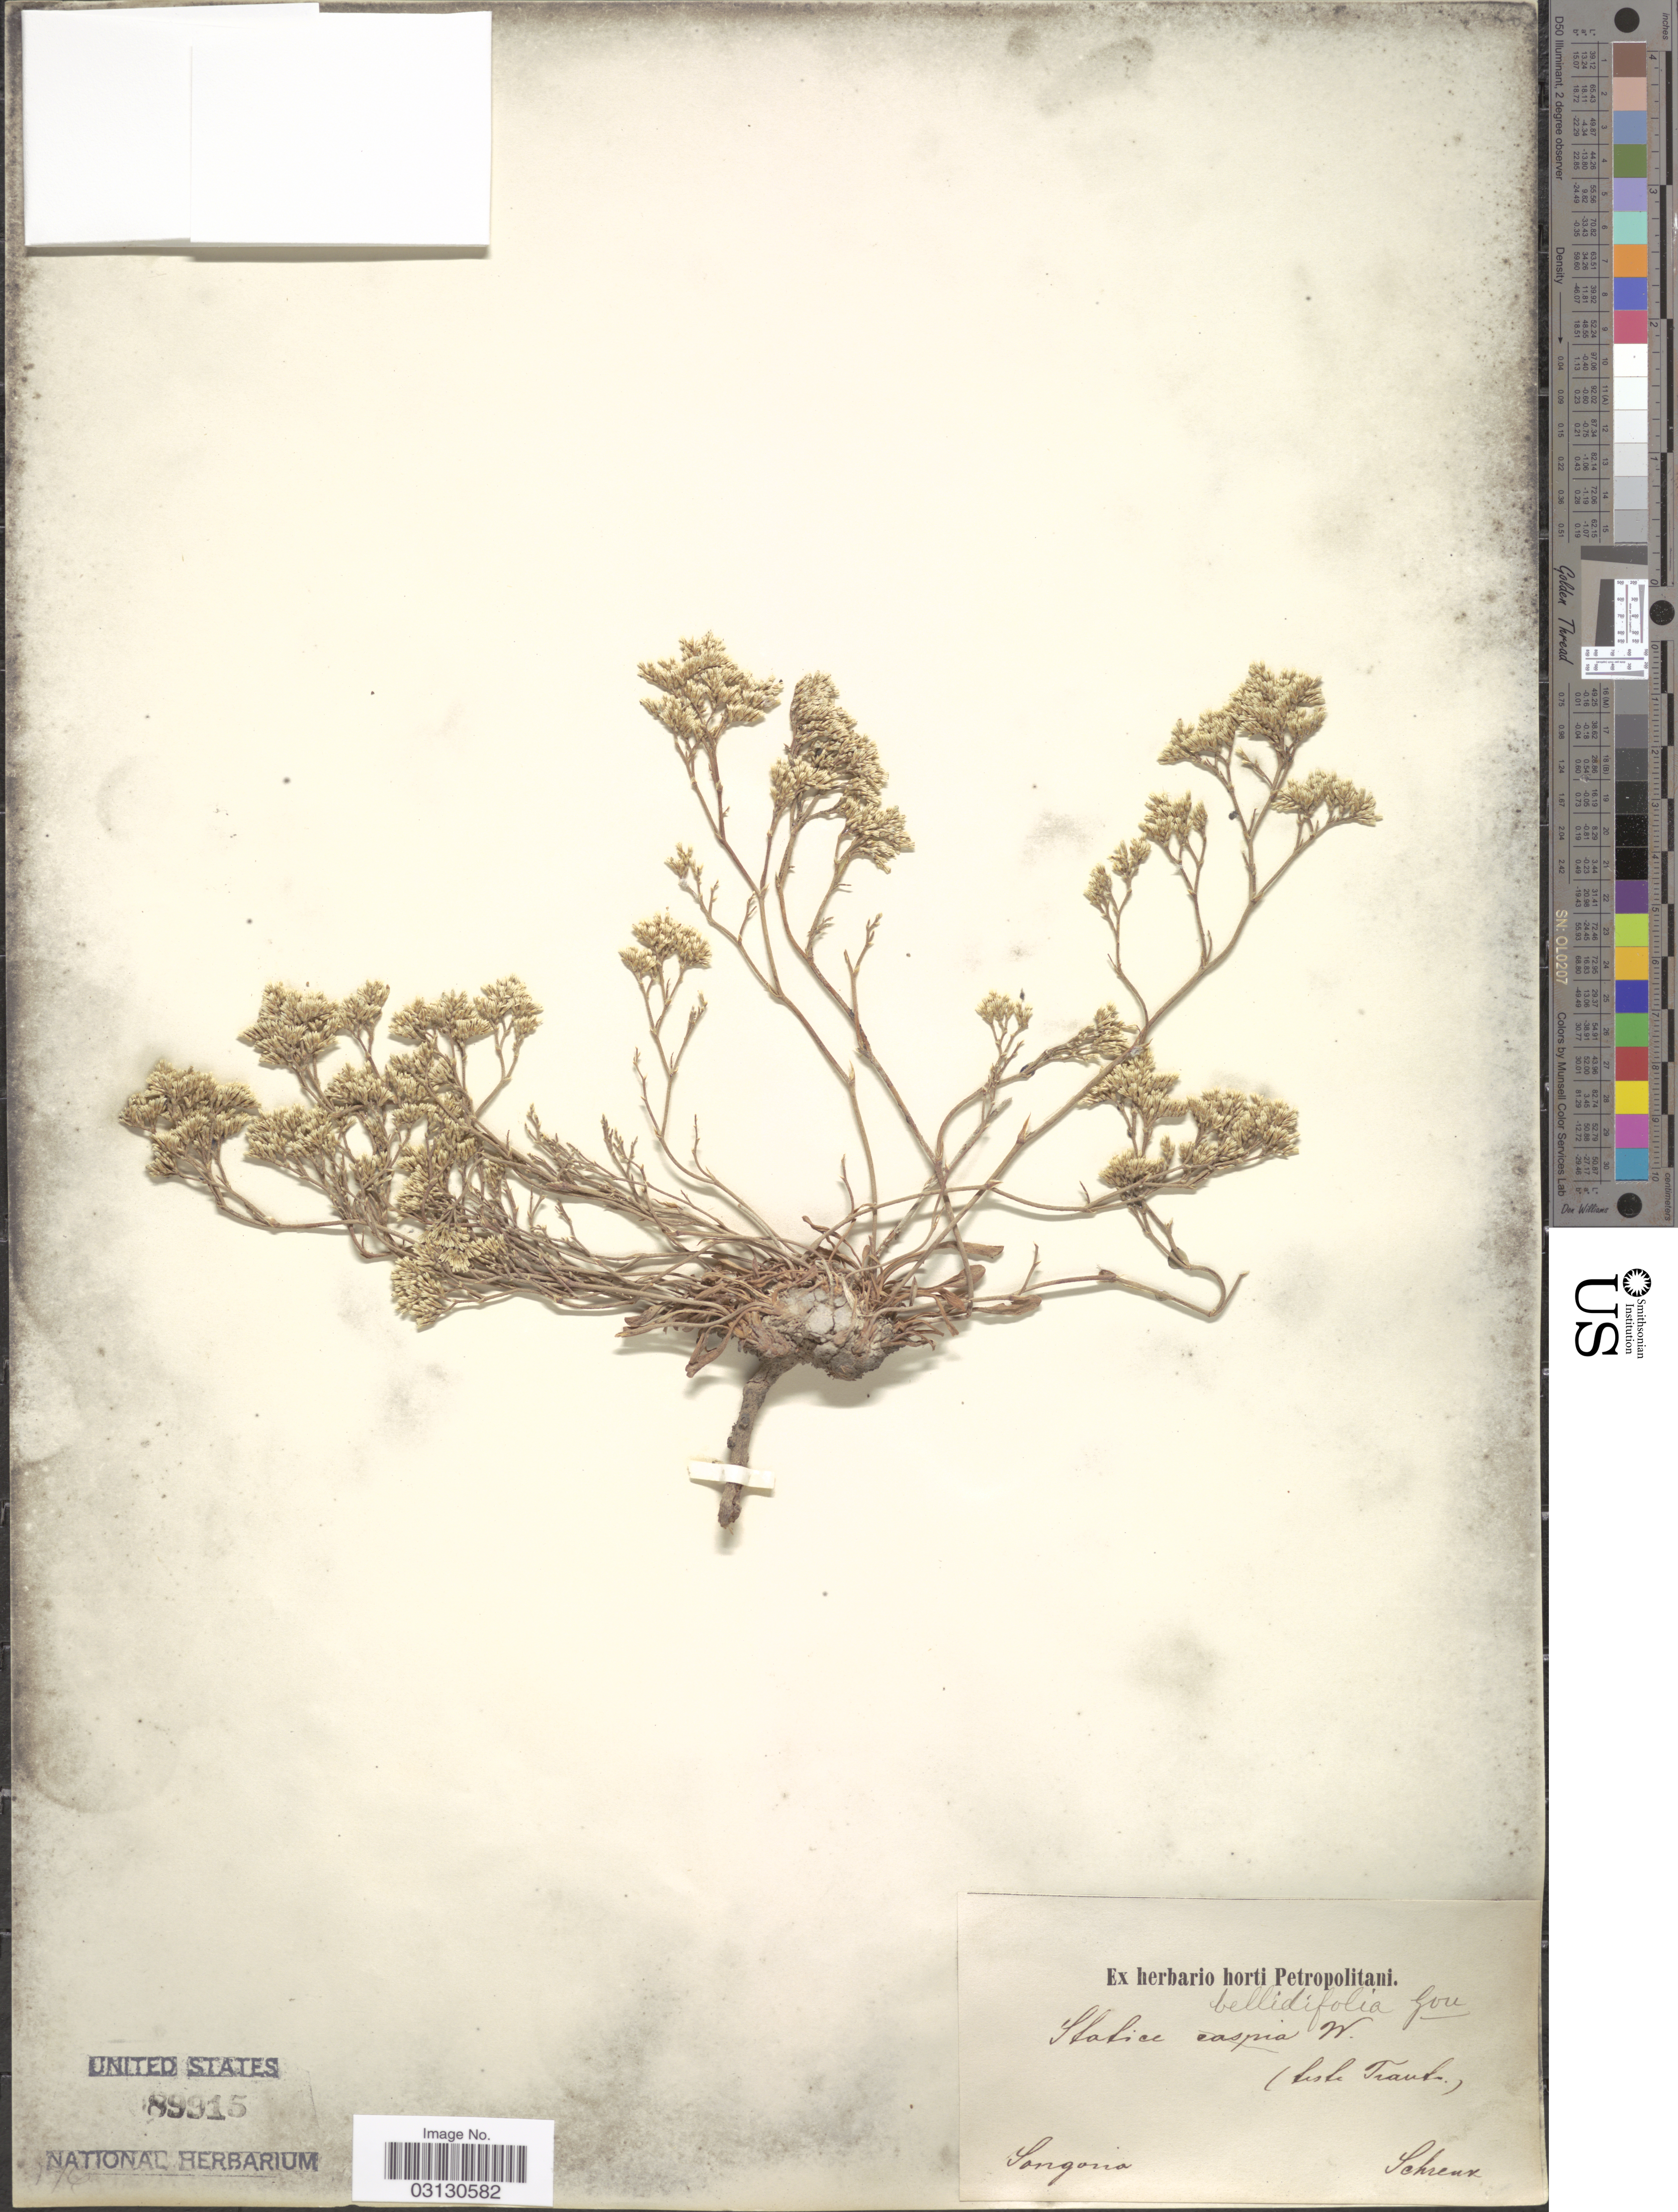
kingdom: Plantae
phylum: Tracheophyta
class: Magnoliopsida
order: Caryophyllales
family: Plumbaginaceae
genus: Limonium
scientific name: Limonium bellidifolium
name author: (Gouan) Dumort.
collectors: A.G. Schrenk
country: Kazakhstan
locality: Songoria.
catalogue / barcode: US 89915